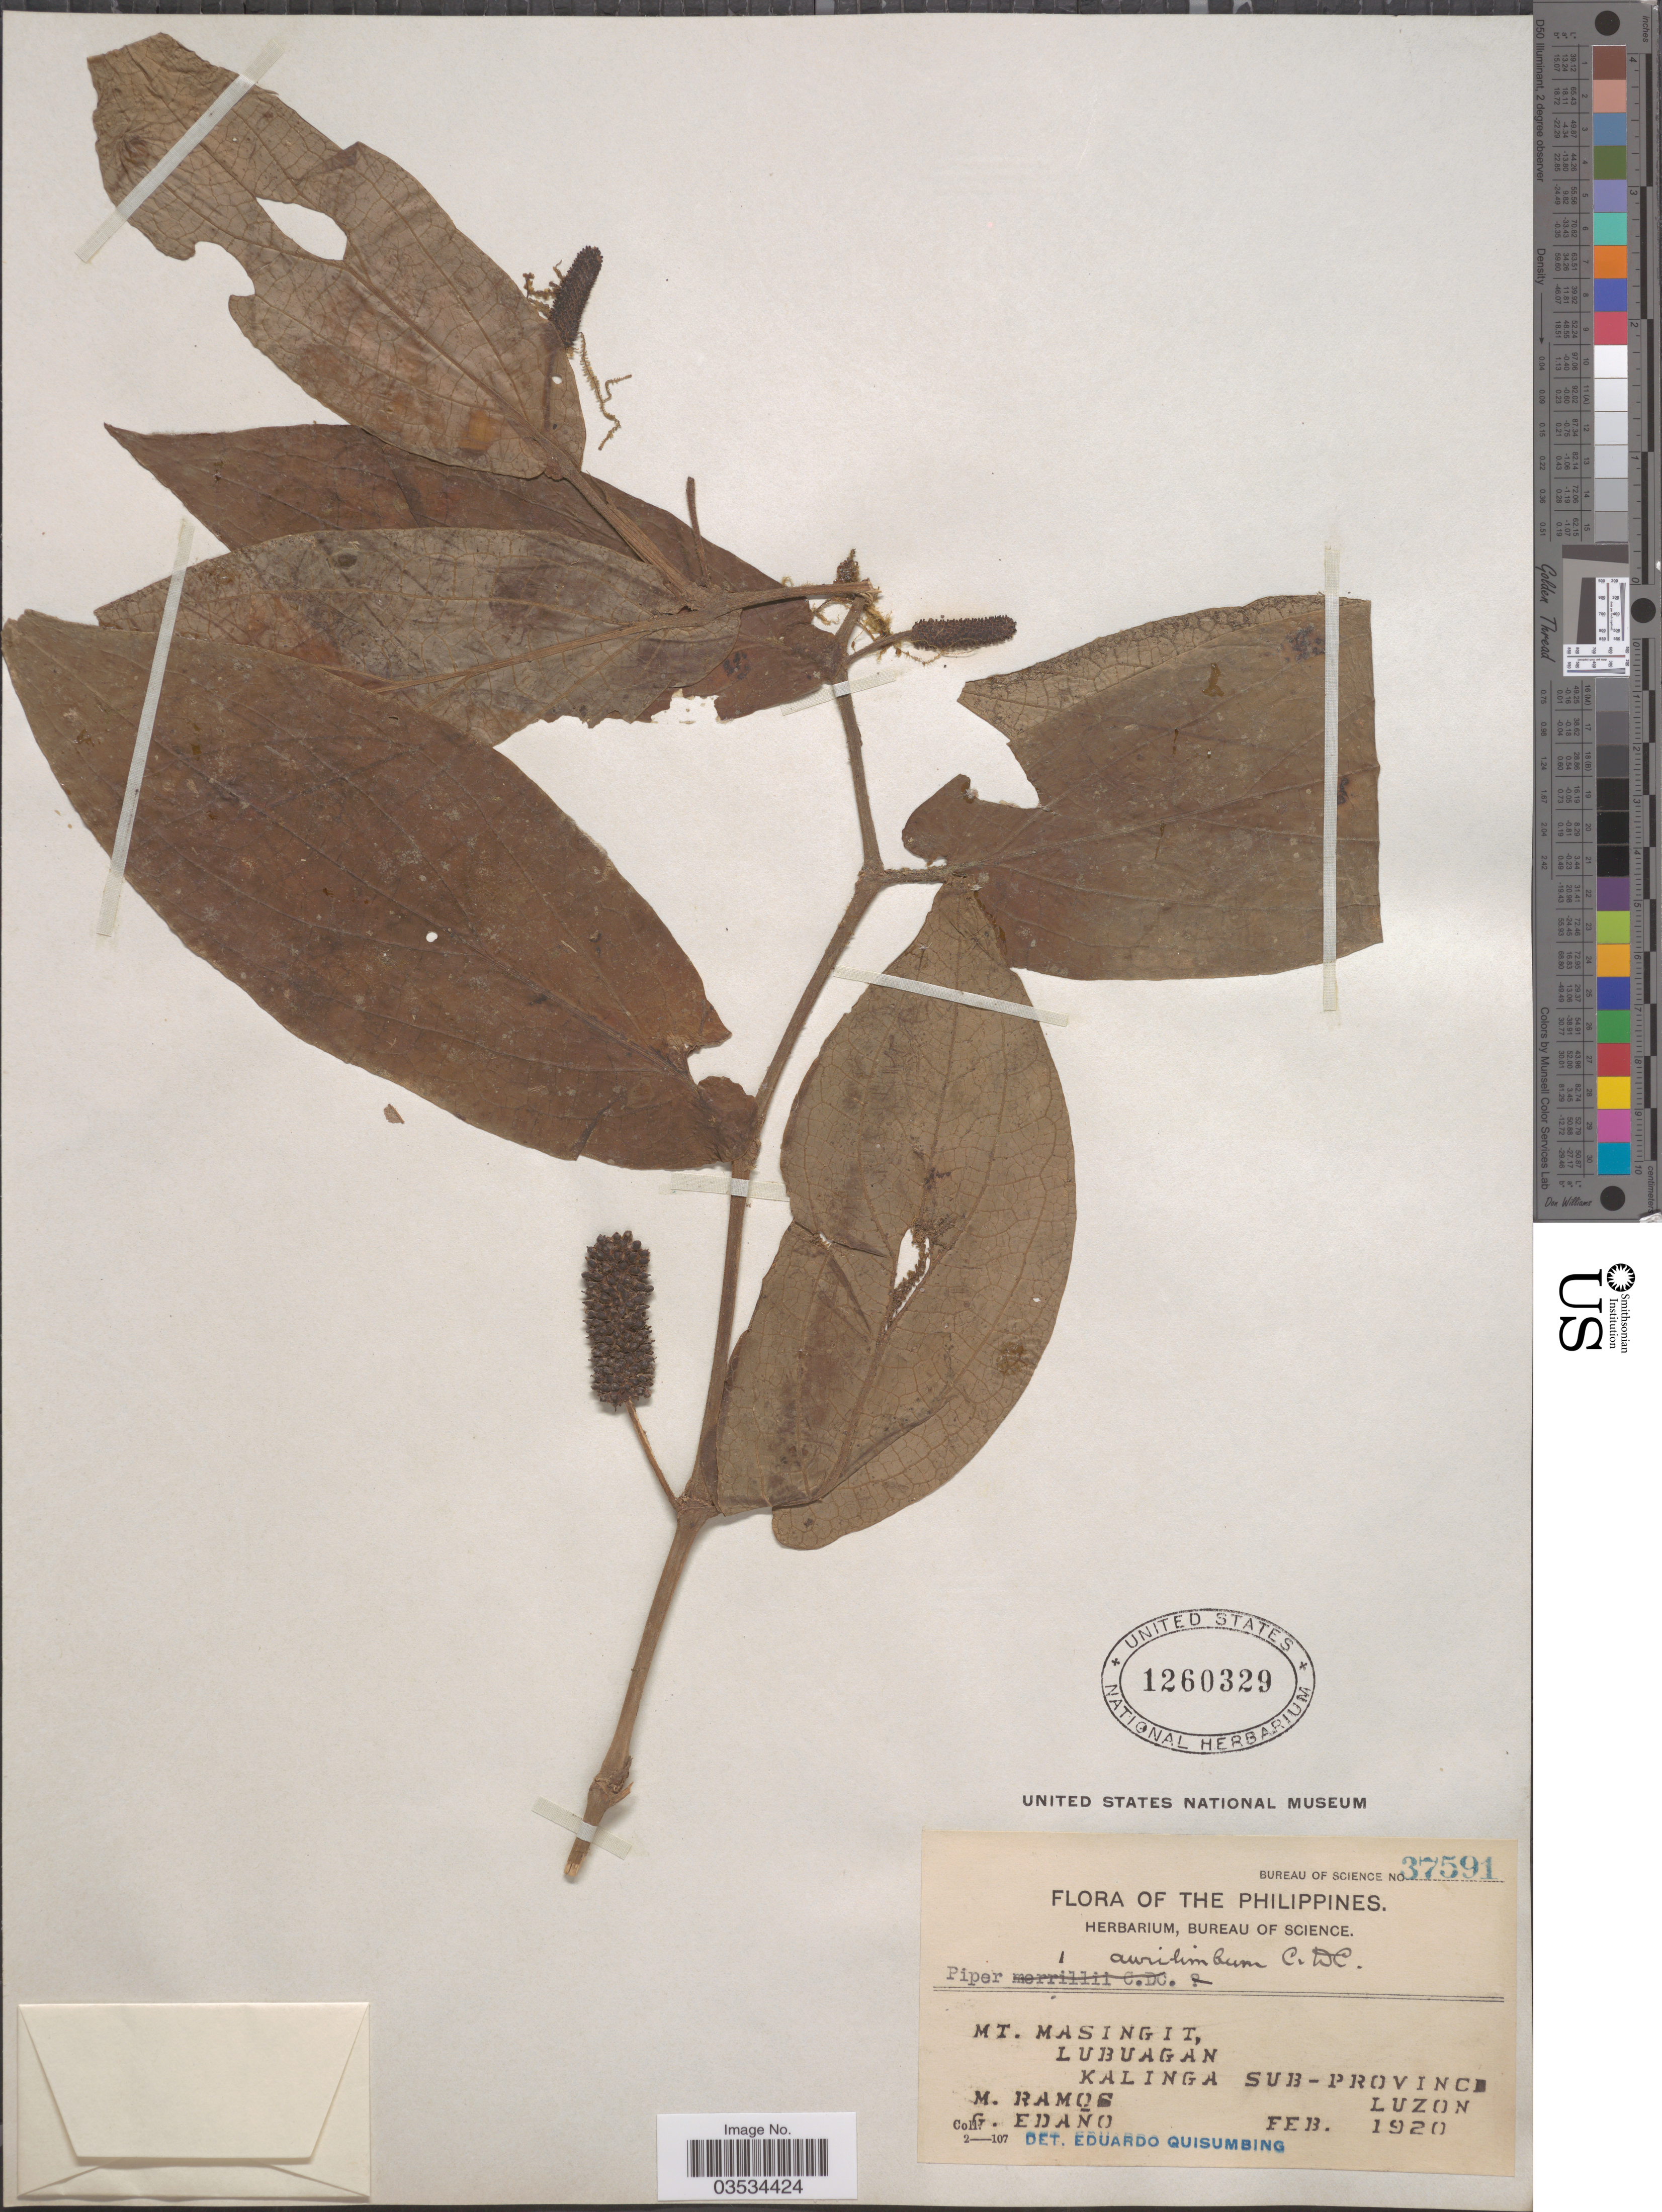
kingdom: Plantae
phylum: Tracheophyta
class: Magnoliopsida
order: Piperales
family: Piperaceae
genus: Piper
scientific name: Piper aurilimbum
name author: C. DC. in Elmer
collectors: M. Ramos & G. Edaño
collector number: Bureau of Science 37591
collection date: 1920-02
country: Philippines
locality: Mt. Masingit, Lubuagan. Kalinga Sub-Province.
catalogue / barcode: US 1260329